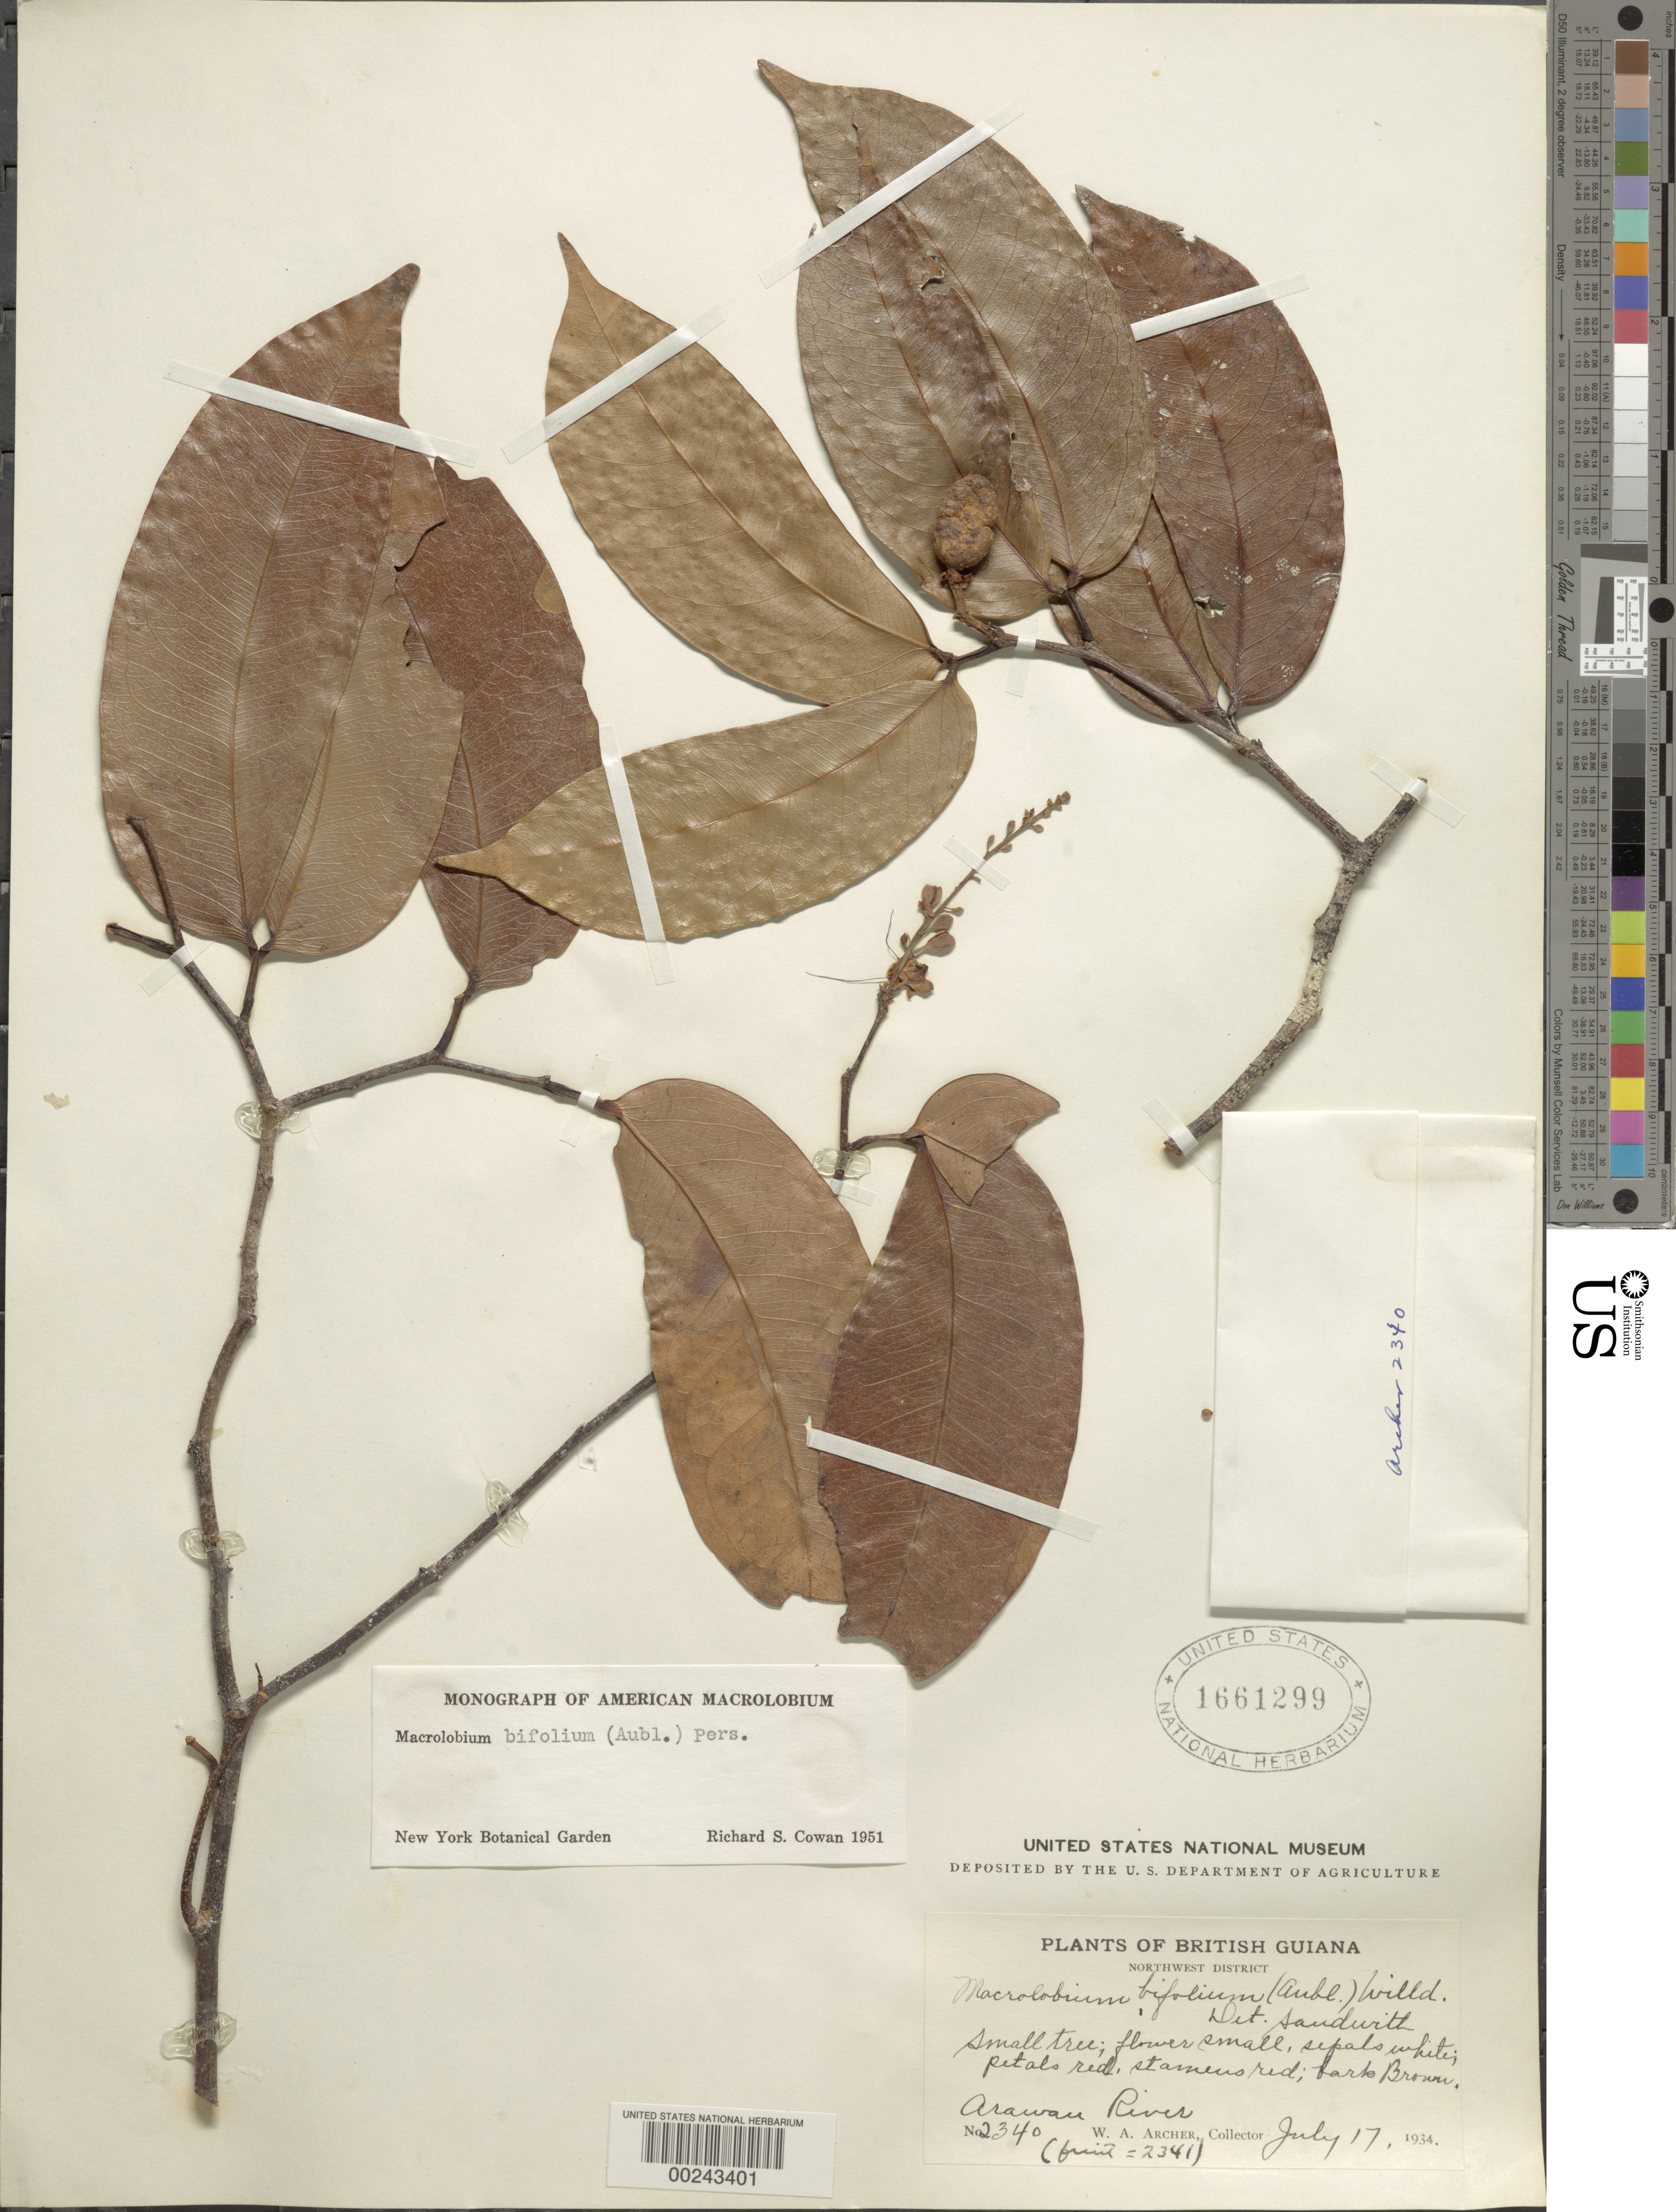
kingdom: Plantae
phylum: Tracheophyta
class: Magnoliopsida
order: Fabales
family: Fabaceae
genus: Macrolobium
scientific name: Macrolobium bifolium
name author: (Aubl.) Pers.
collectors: W. A. Archer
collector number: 2340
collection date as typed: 17 Jul 1934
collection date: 1934-07-17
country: Guyana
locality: Arawau river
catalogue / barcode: US 1661299